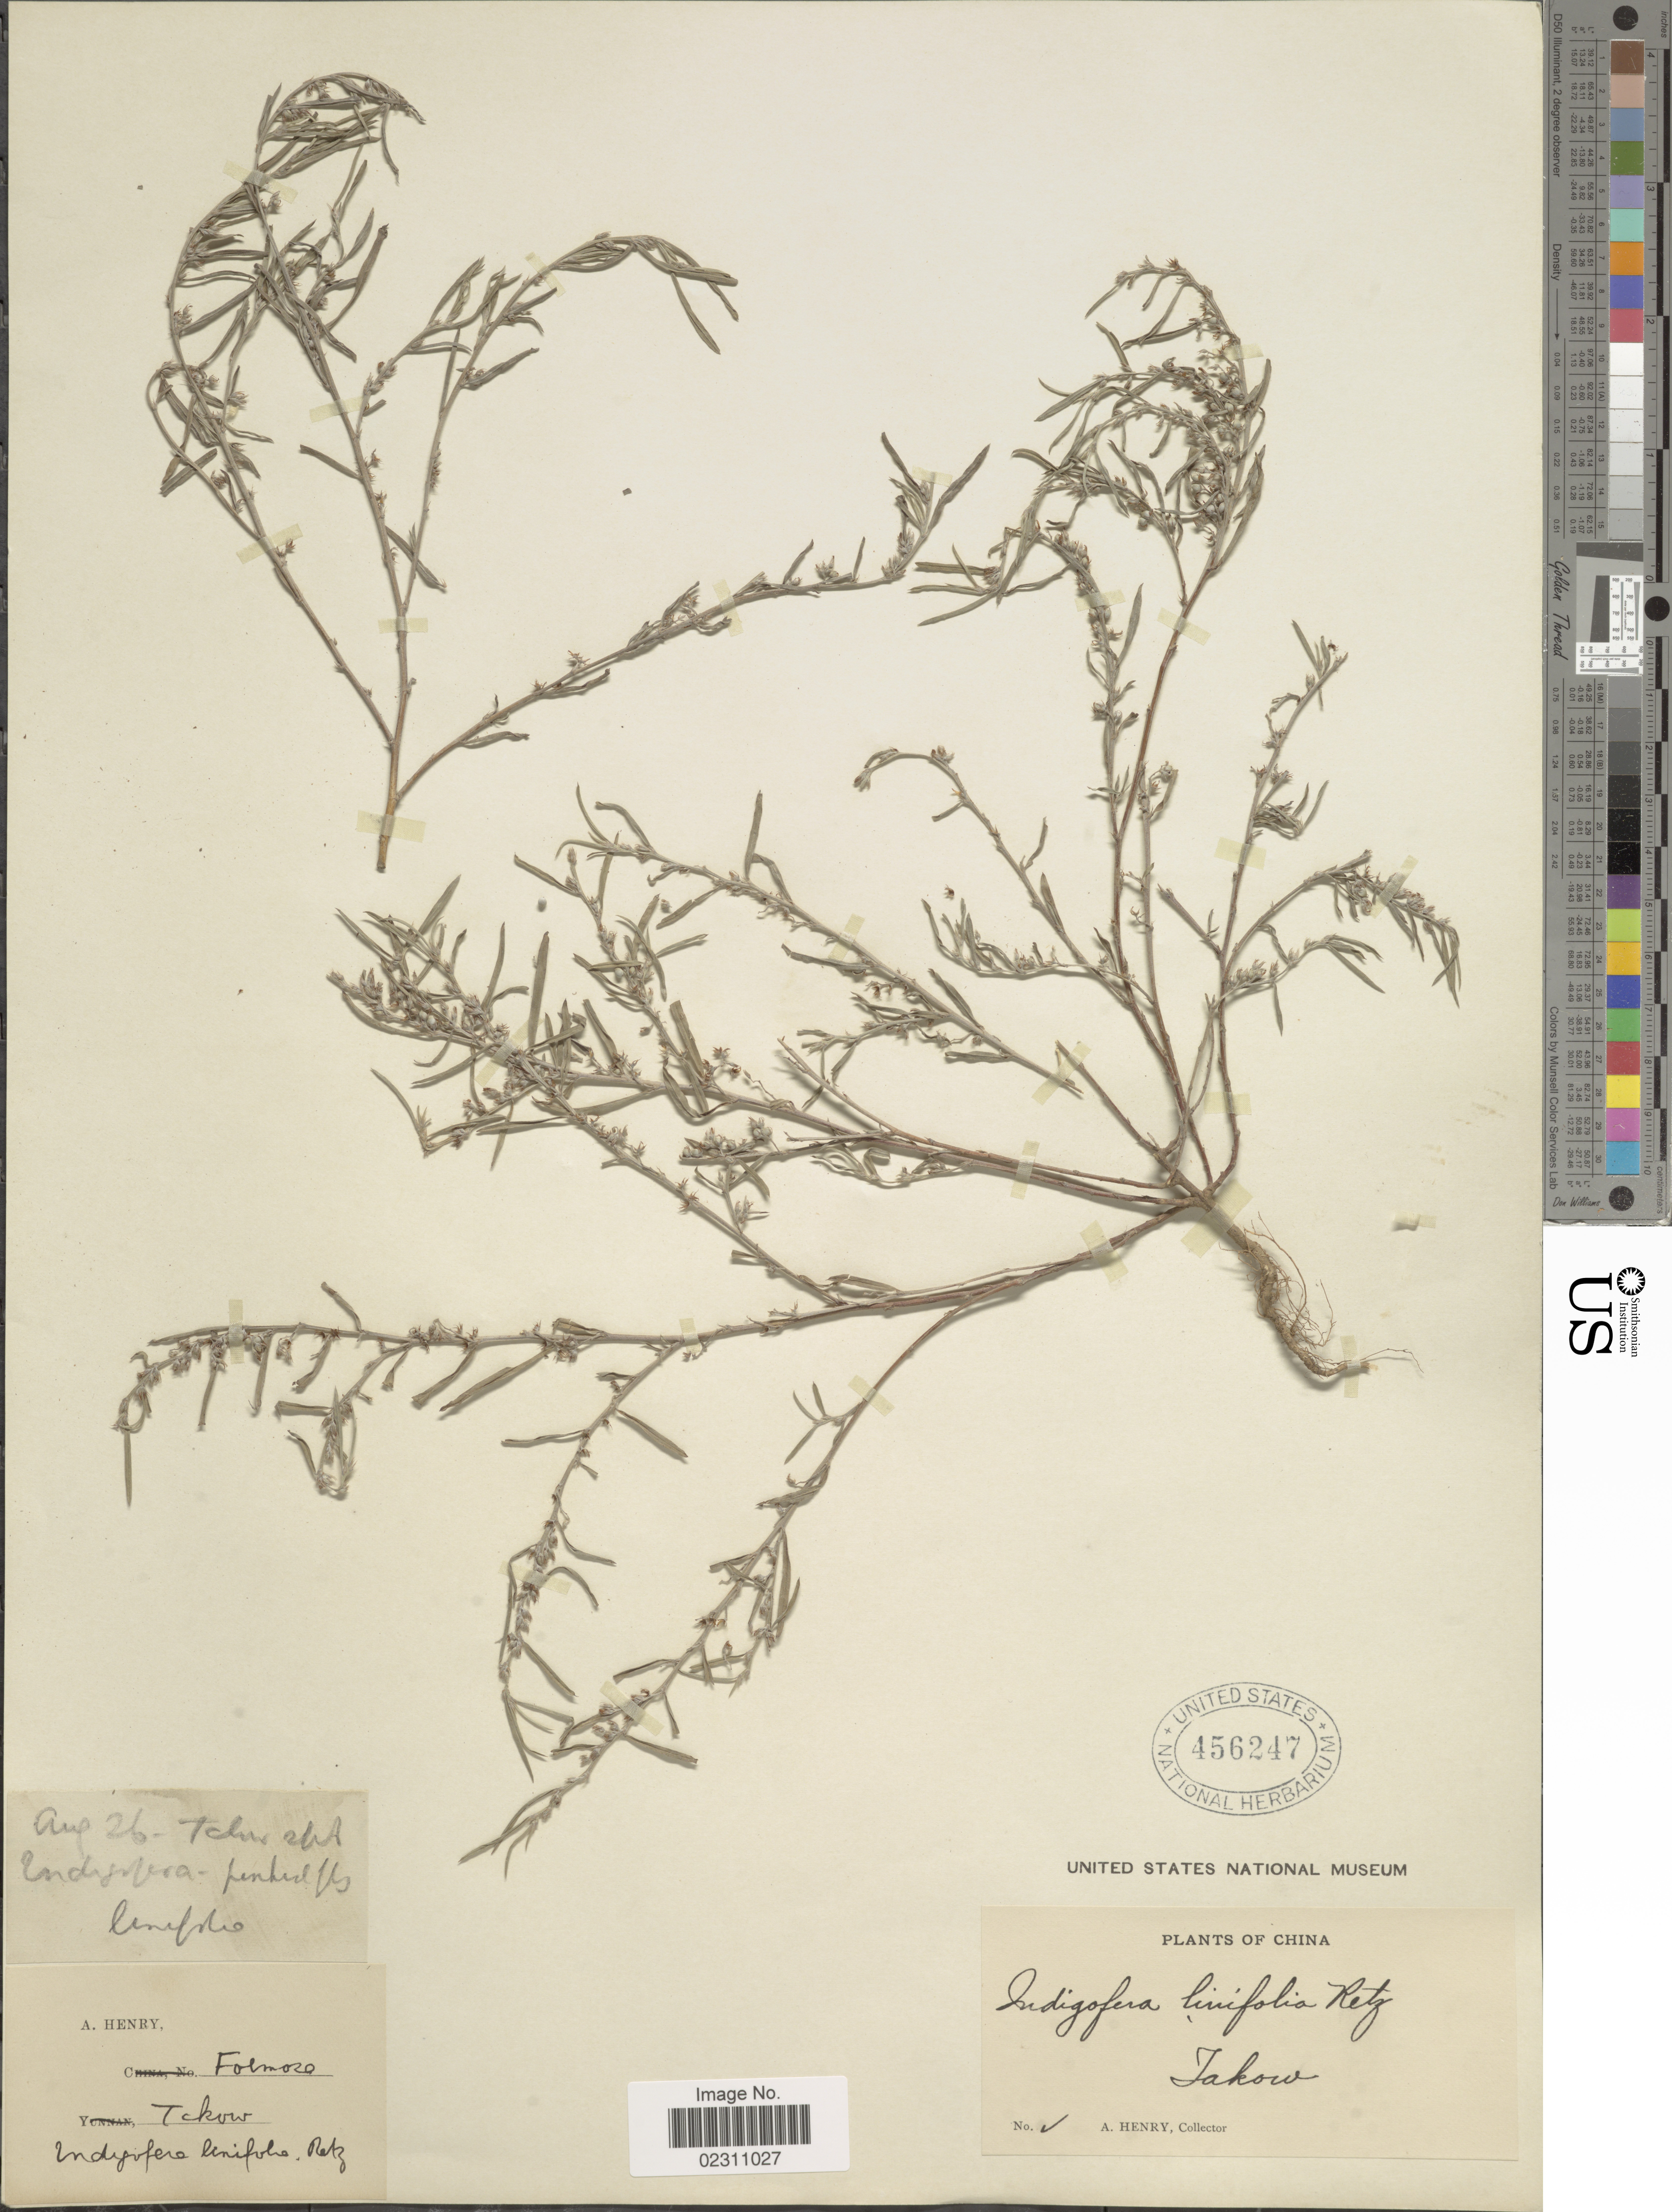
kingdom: Plantae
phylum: Tracheophyta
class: Magnoliopsida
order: Fabales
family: Fabaceae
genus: Indigofera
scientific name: Indigofera linifolia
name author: Retz.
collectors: A. Henry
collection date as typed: Transcribed d/m/y: /8/26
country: Taiwan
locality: Formosa. Takow,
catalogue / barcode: US 456247